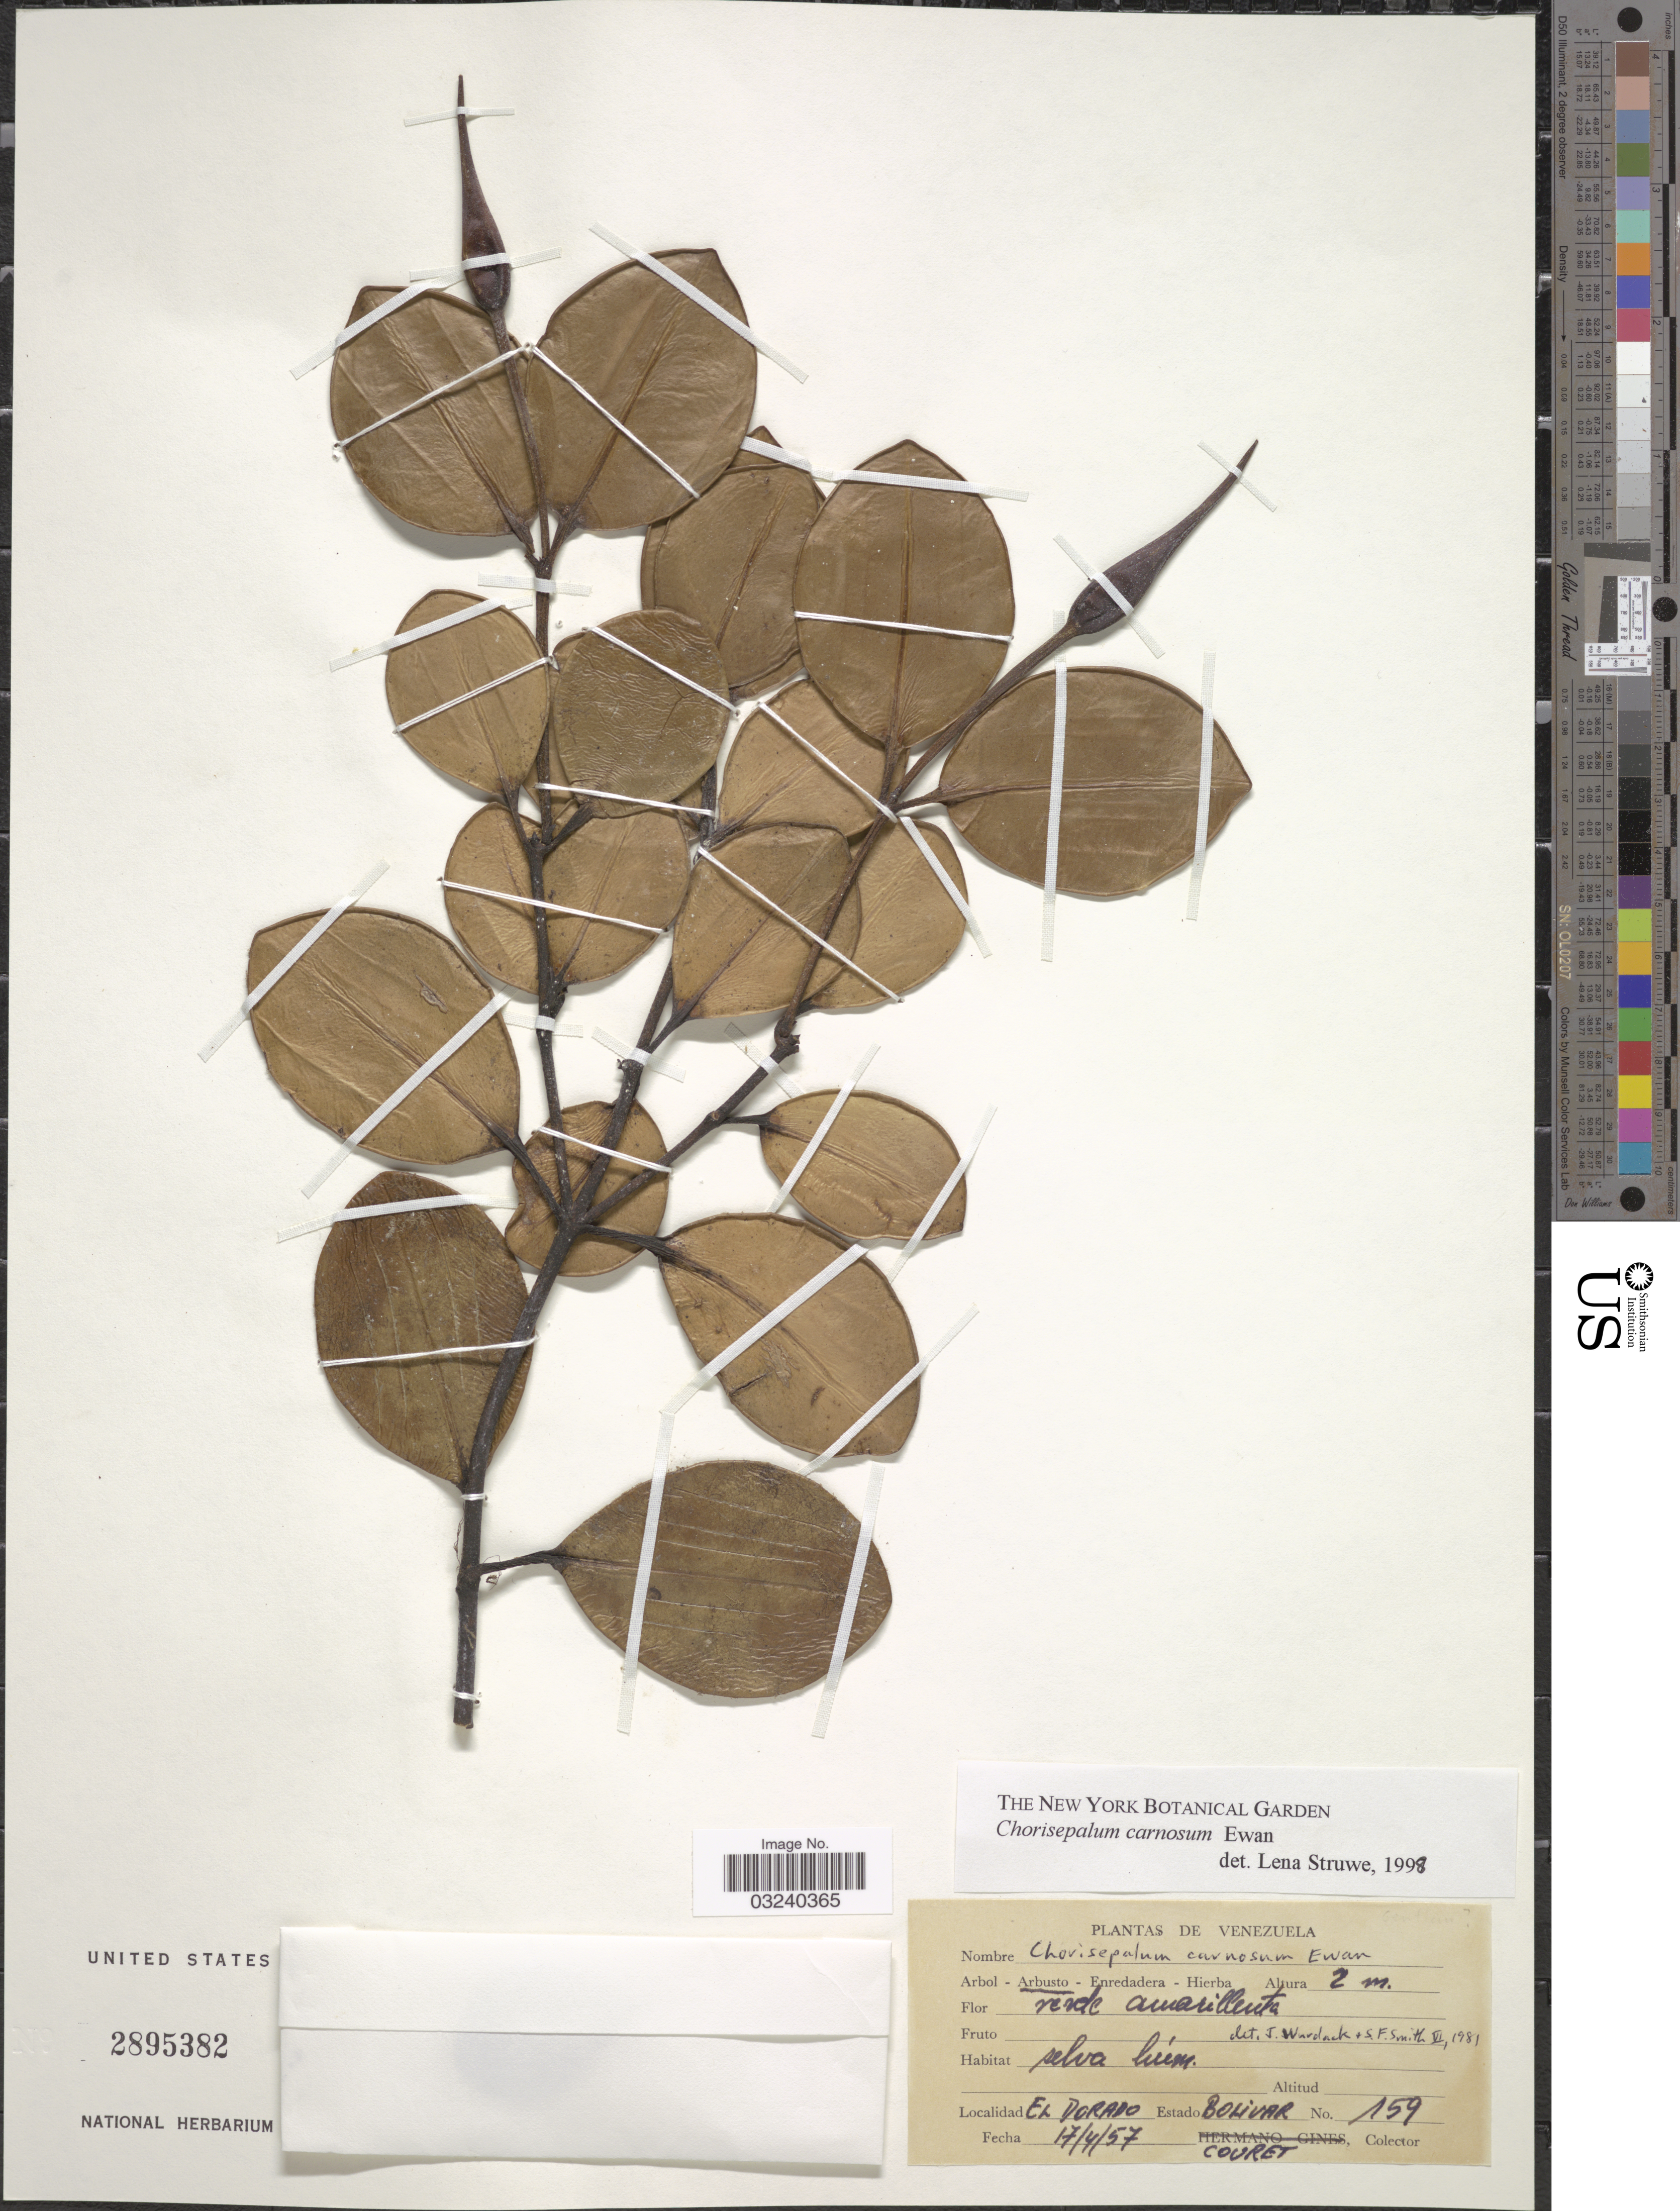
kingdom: Plantae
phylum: Tracheophyta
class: Magnoliopsida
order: Gentianales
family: Gentianaceae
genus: Chorisepalum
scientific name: Chorisepalum carnosum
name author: Ewan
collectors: -. Couret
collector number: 159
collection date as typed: Transcribed d/m/y: 17/4/57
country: Venezuela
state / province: Bolivar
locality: El Dorado.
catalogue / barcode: US 2895382